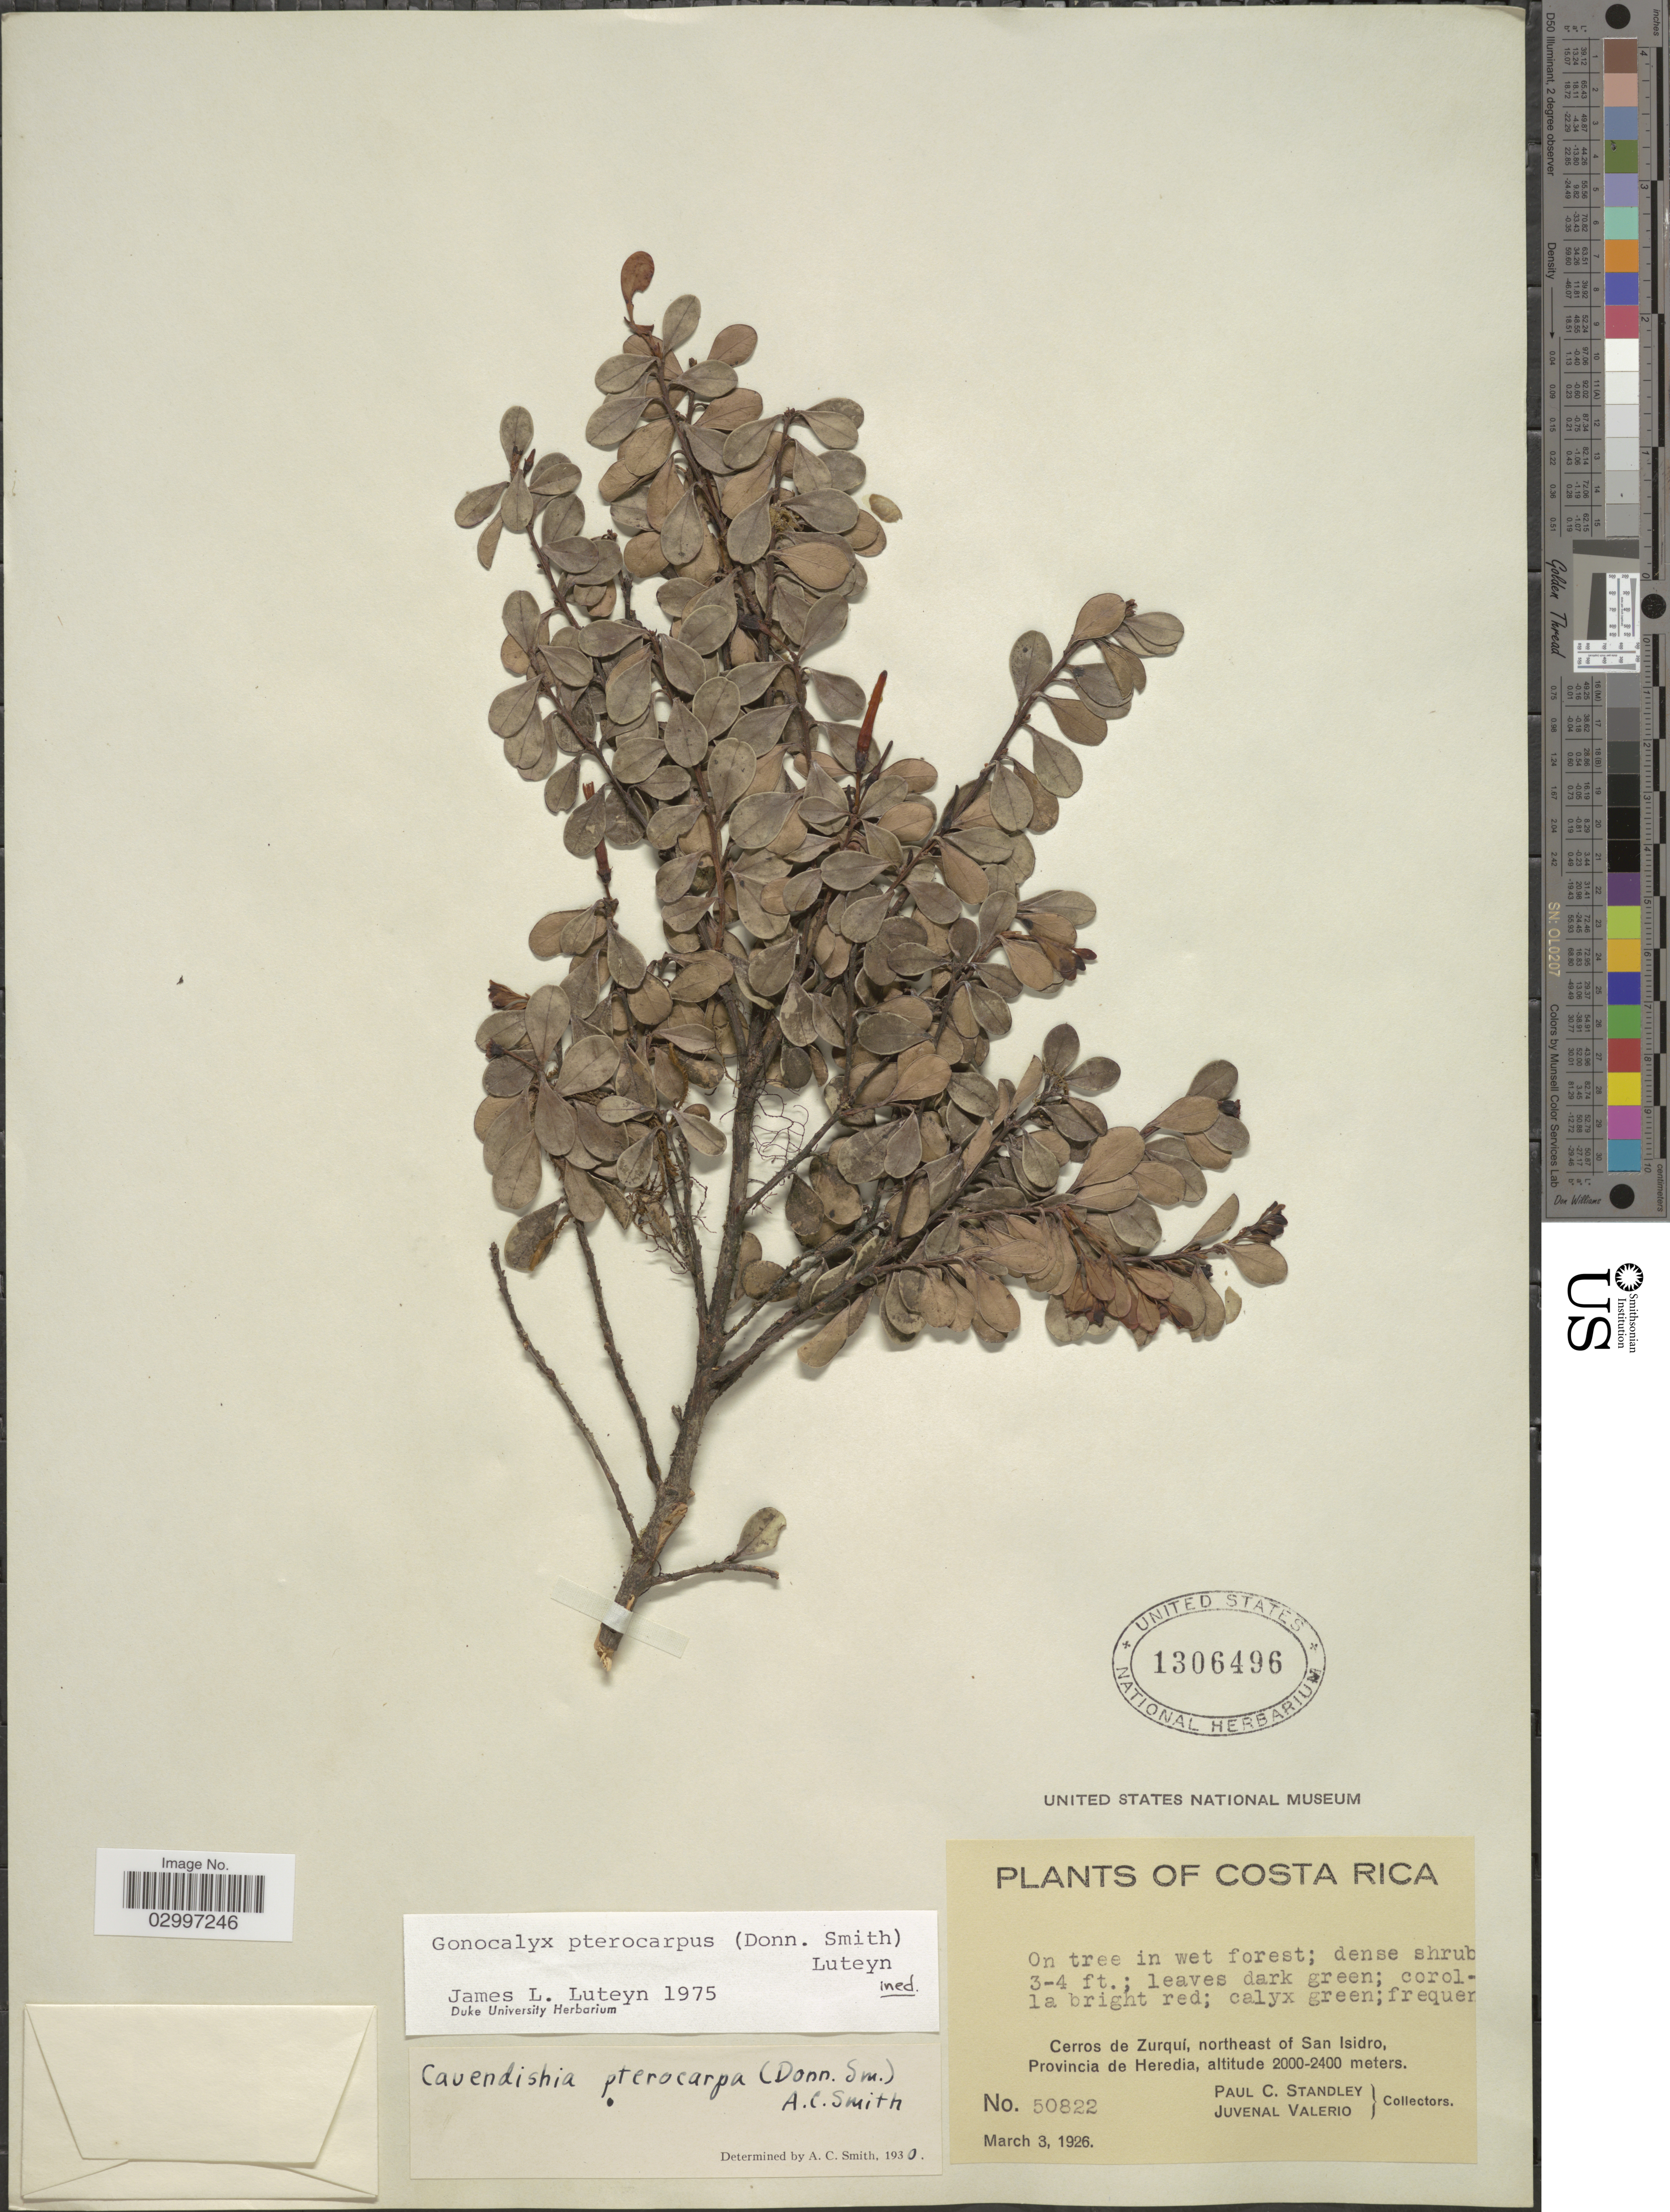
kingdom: Plantae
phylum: Tracheophyta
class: Magnoliopsida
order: Ericales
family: Ericaceae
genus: Gonocalyx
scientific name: Gonocalyx pterocarpus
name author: (Donn. Sm.) Luteyn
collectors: P. C. Standley & J. Valerio R.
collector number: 50822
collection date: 1926-03-03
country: Costa Rica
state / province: Heredia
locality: Cerros de Zurquí, northeast of San Isidro.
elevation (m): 2000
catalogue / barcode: US 1306496